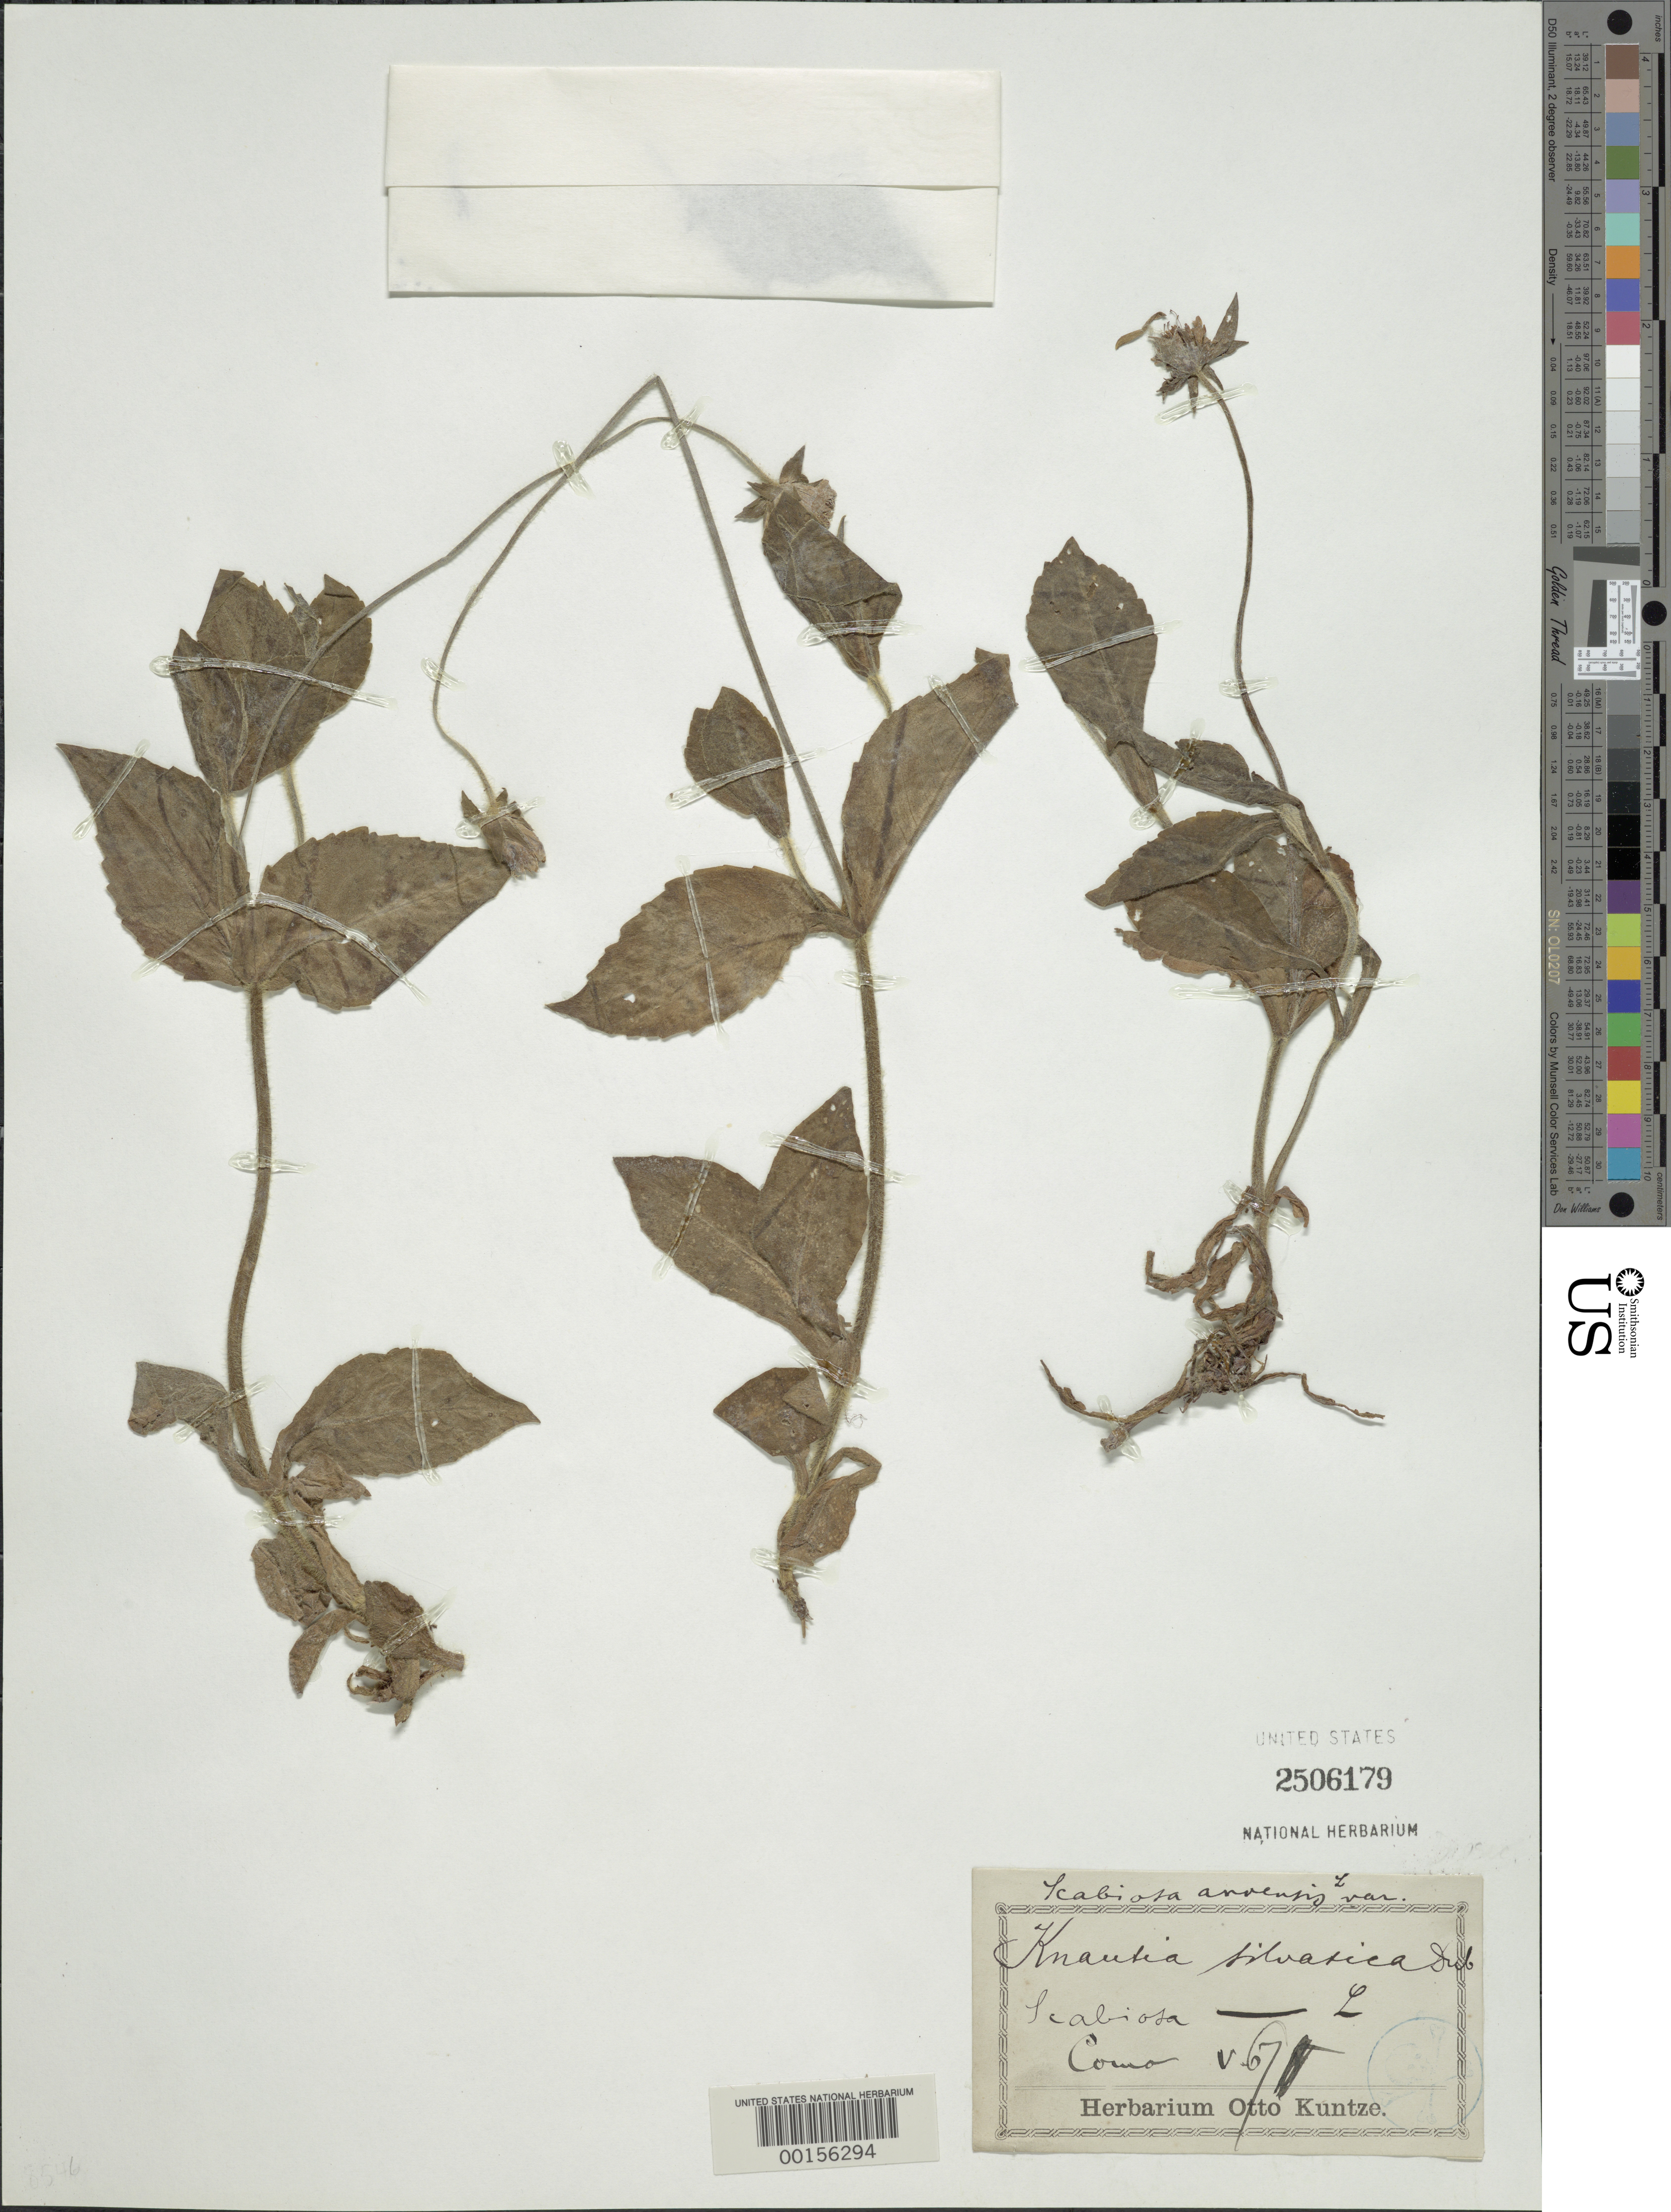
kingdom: Plantae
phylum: Tracheophyta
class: Magnoliopsida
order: Dipsacales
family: Caprifoliaceae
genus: Knautia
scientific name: Knautia sylvatica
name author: Duby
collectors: C.E.O. Kuntze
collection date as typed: May 1867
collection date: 1867-05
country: Italy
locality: Como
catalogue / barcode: US 2506179